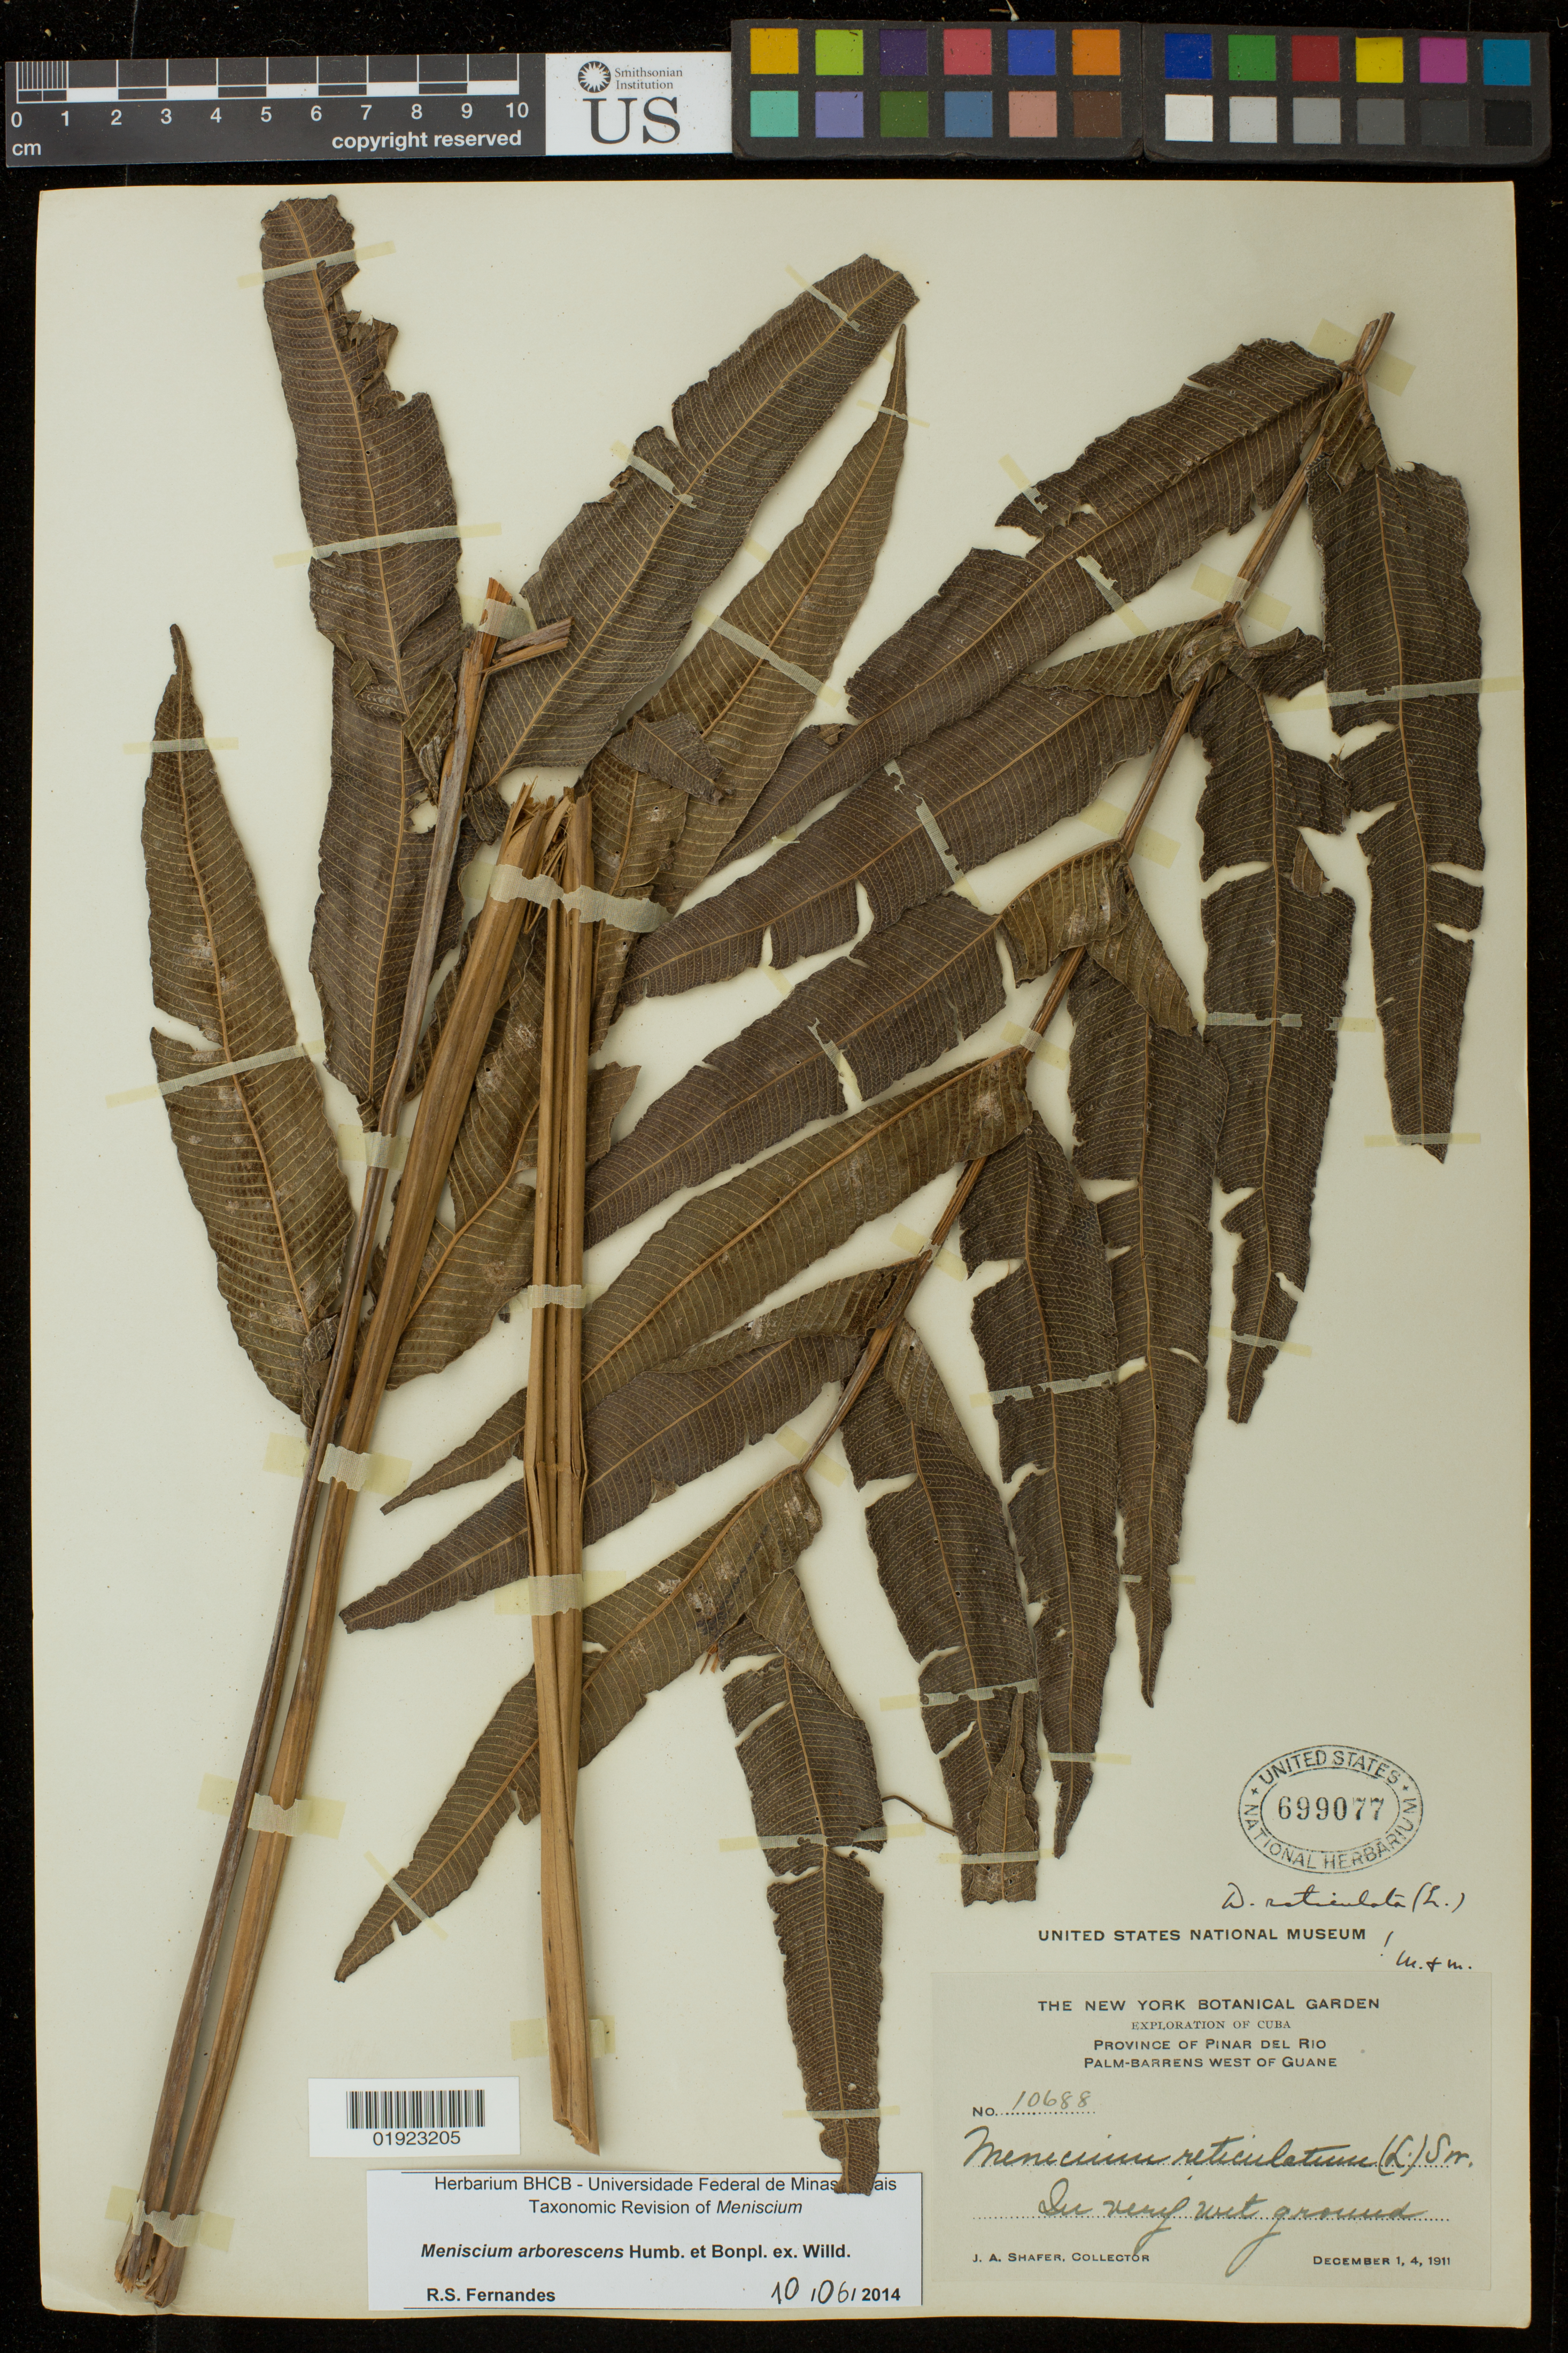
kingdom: Plantae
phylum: Tracheophyta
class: Polypodiopsida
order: Polypodiales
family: Thelypteridaceae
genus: Meniscium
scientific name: Meniscium arborescens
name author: Humb. & Bonpl. ex Willd.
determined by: Fernandes, R. S.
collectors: J. A. Shafer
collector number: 10688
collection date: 1911-12-01/1911-12-04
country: Cuba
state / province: Pinar del Río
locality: Palm-Barrens west of Guane.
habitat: On very wet ground.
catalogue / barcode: US 699077